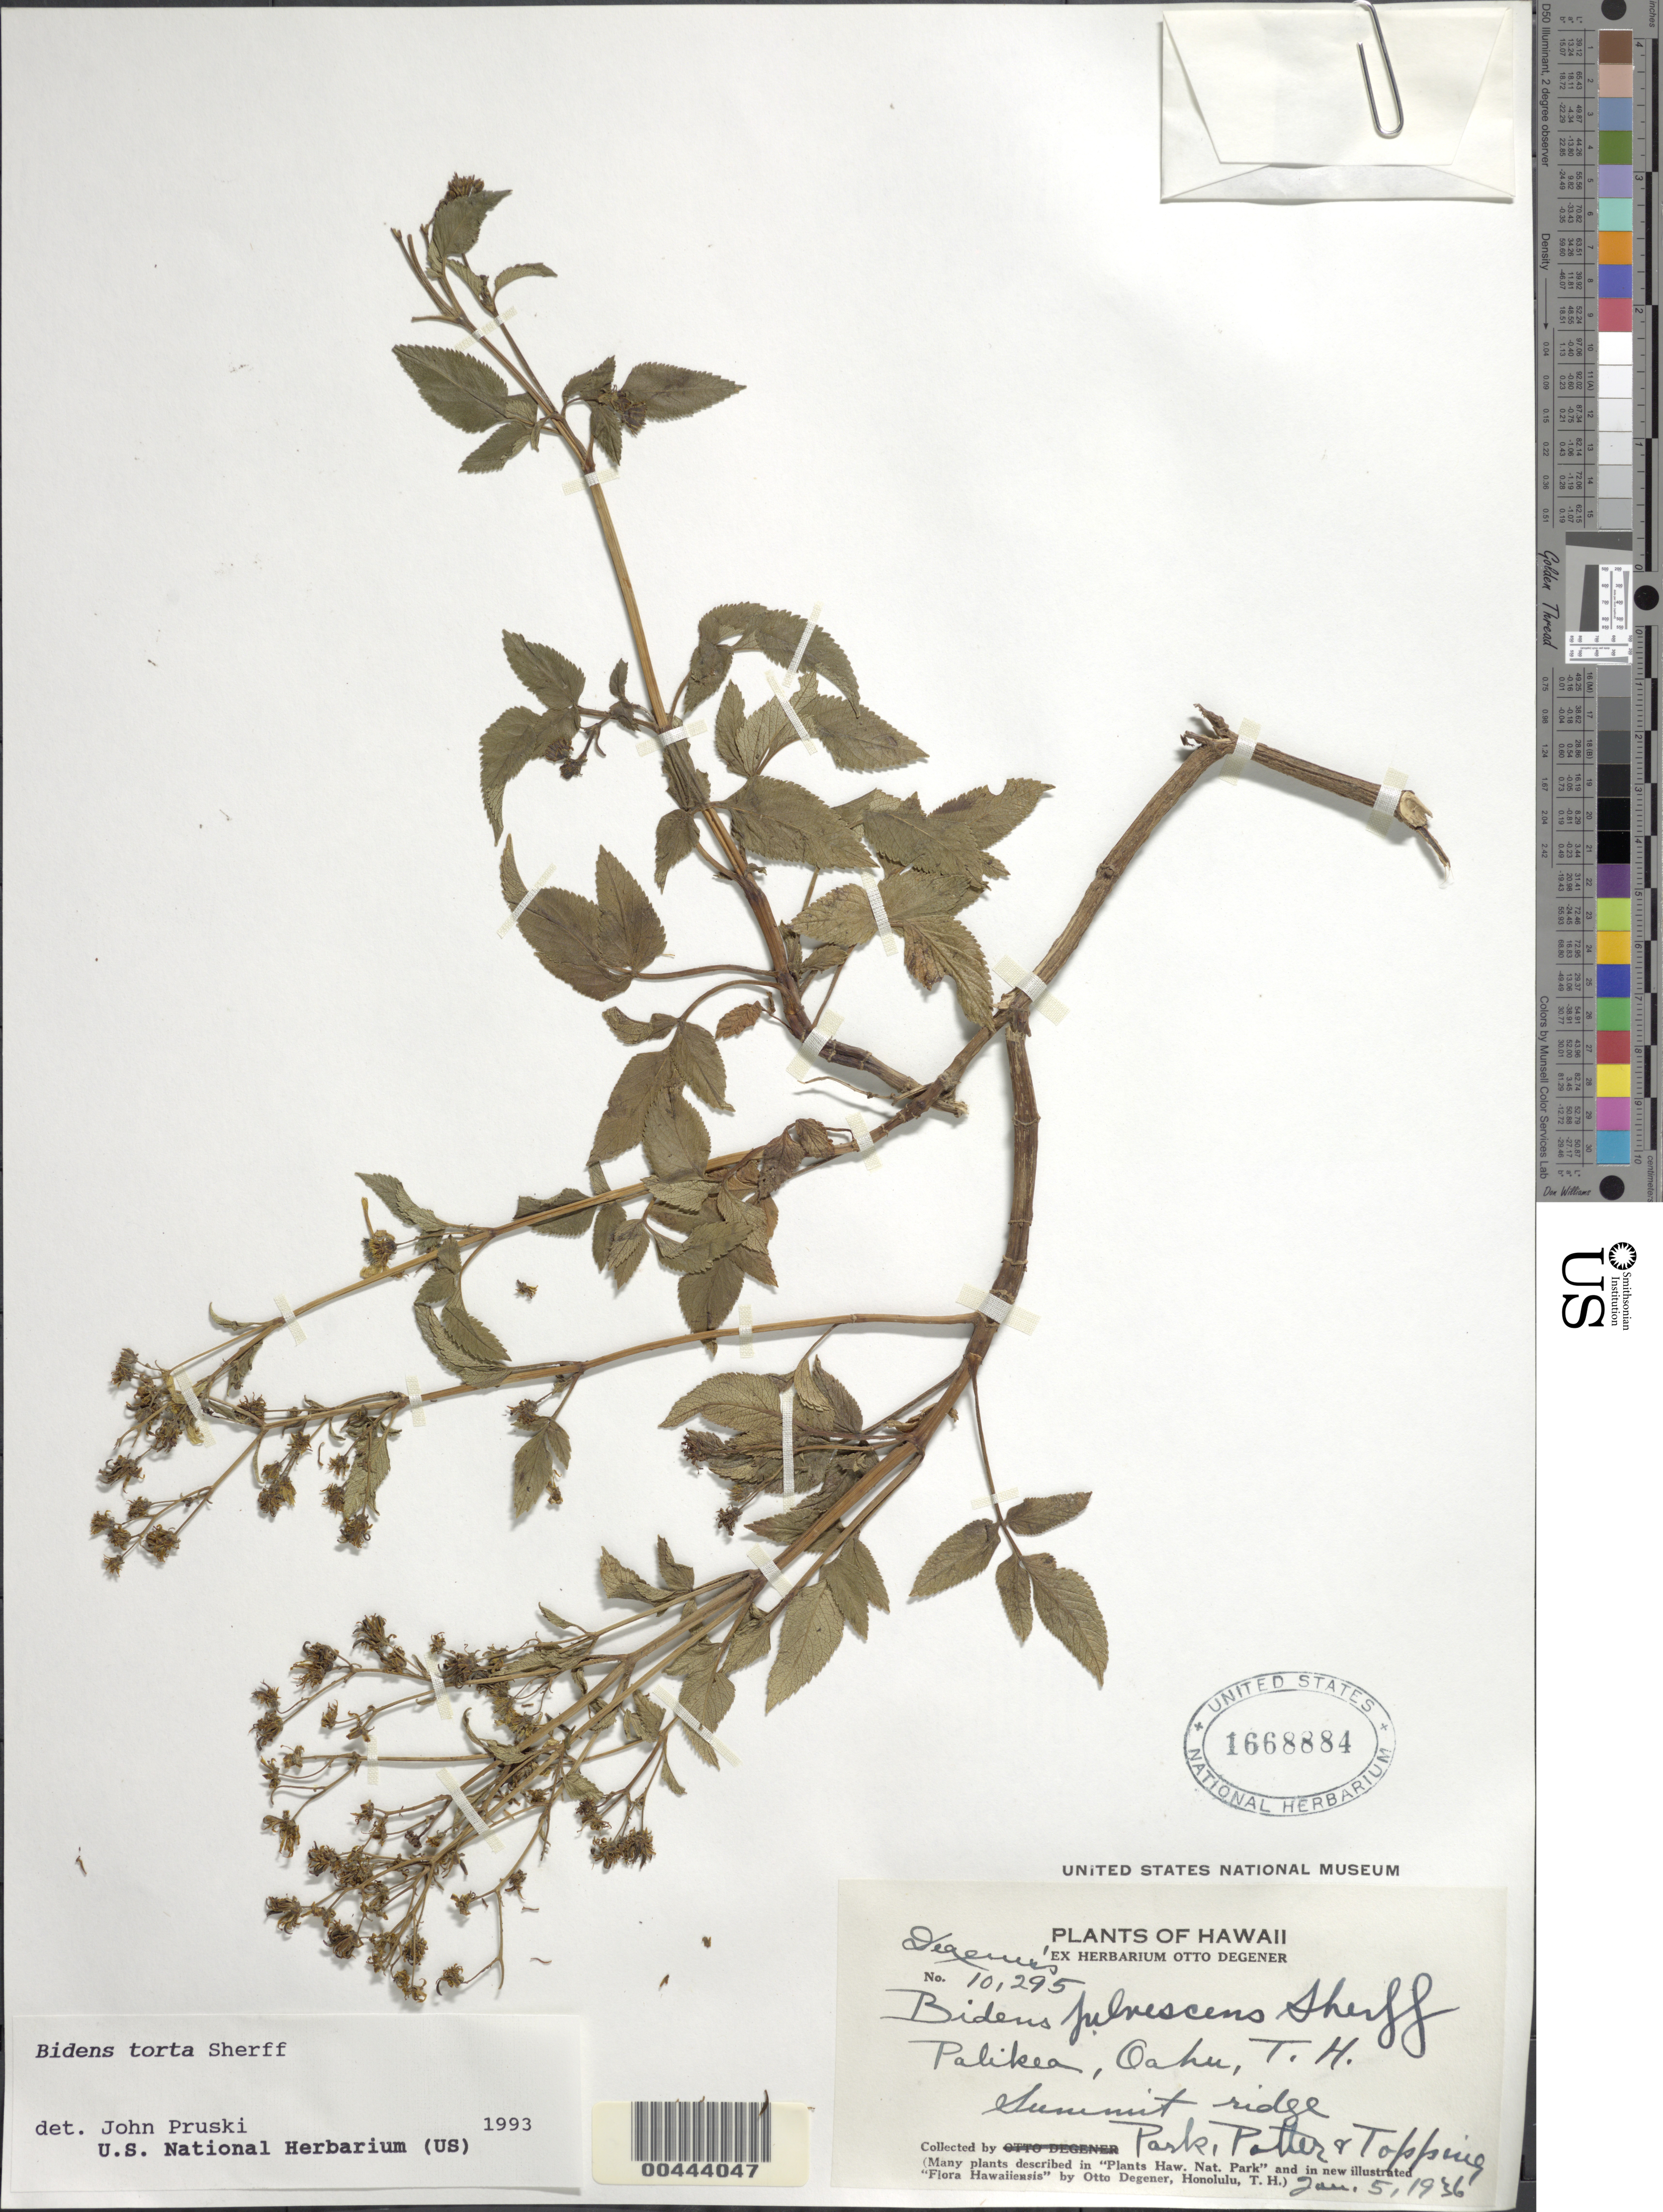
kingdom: Plantae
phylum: Tracheophyta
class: Magnoliopsida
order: Asterales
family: Asteraceae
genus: Bidens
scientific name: Bidens torta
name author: Sherff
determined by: Pruski, J. F.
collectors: K. Park, Potter & D. L. Topping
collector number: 10295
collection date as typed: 5 Jan 1936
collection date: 1936-01-05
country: United States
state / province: Hawaii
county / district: Honolulu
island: Oahu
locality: Palikea, summit ridge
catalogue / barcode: US 1668884